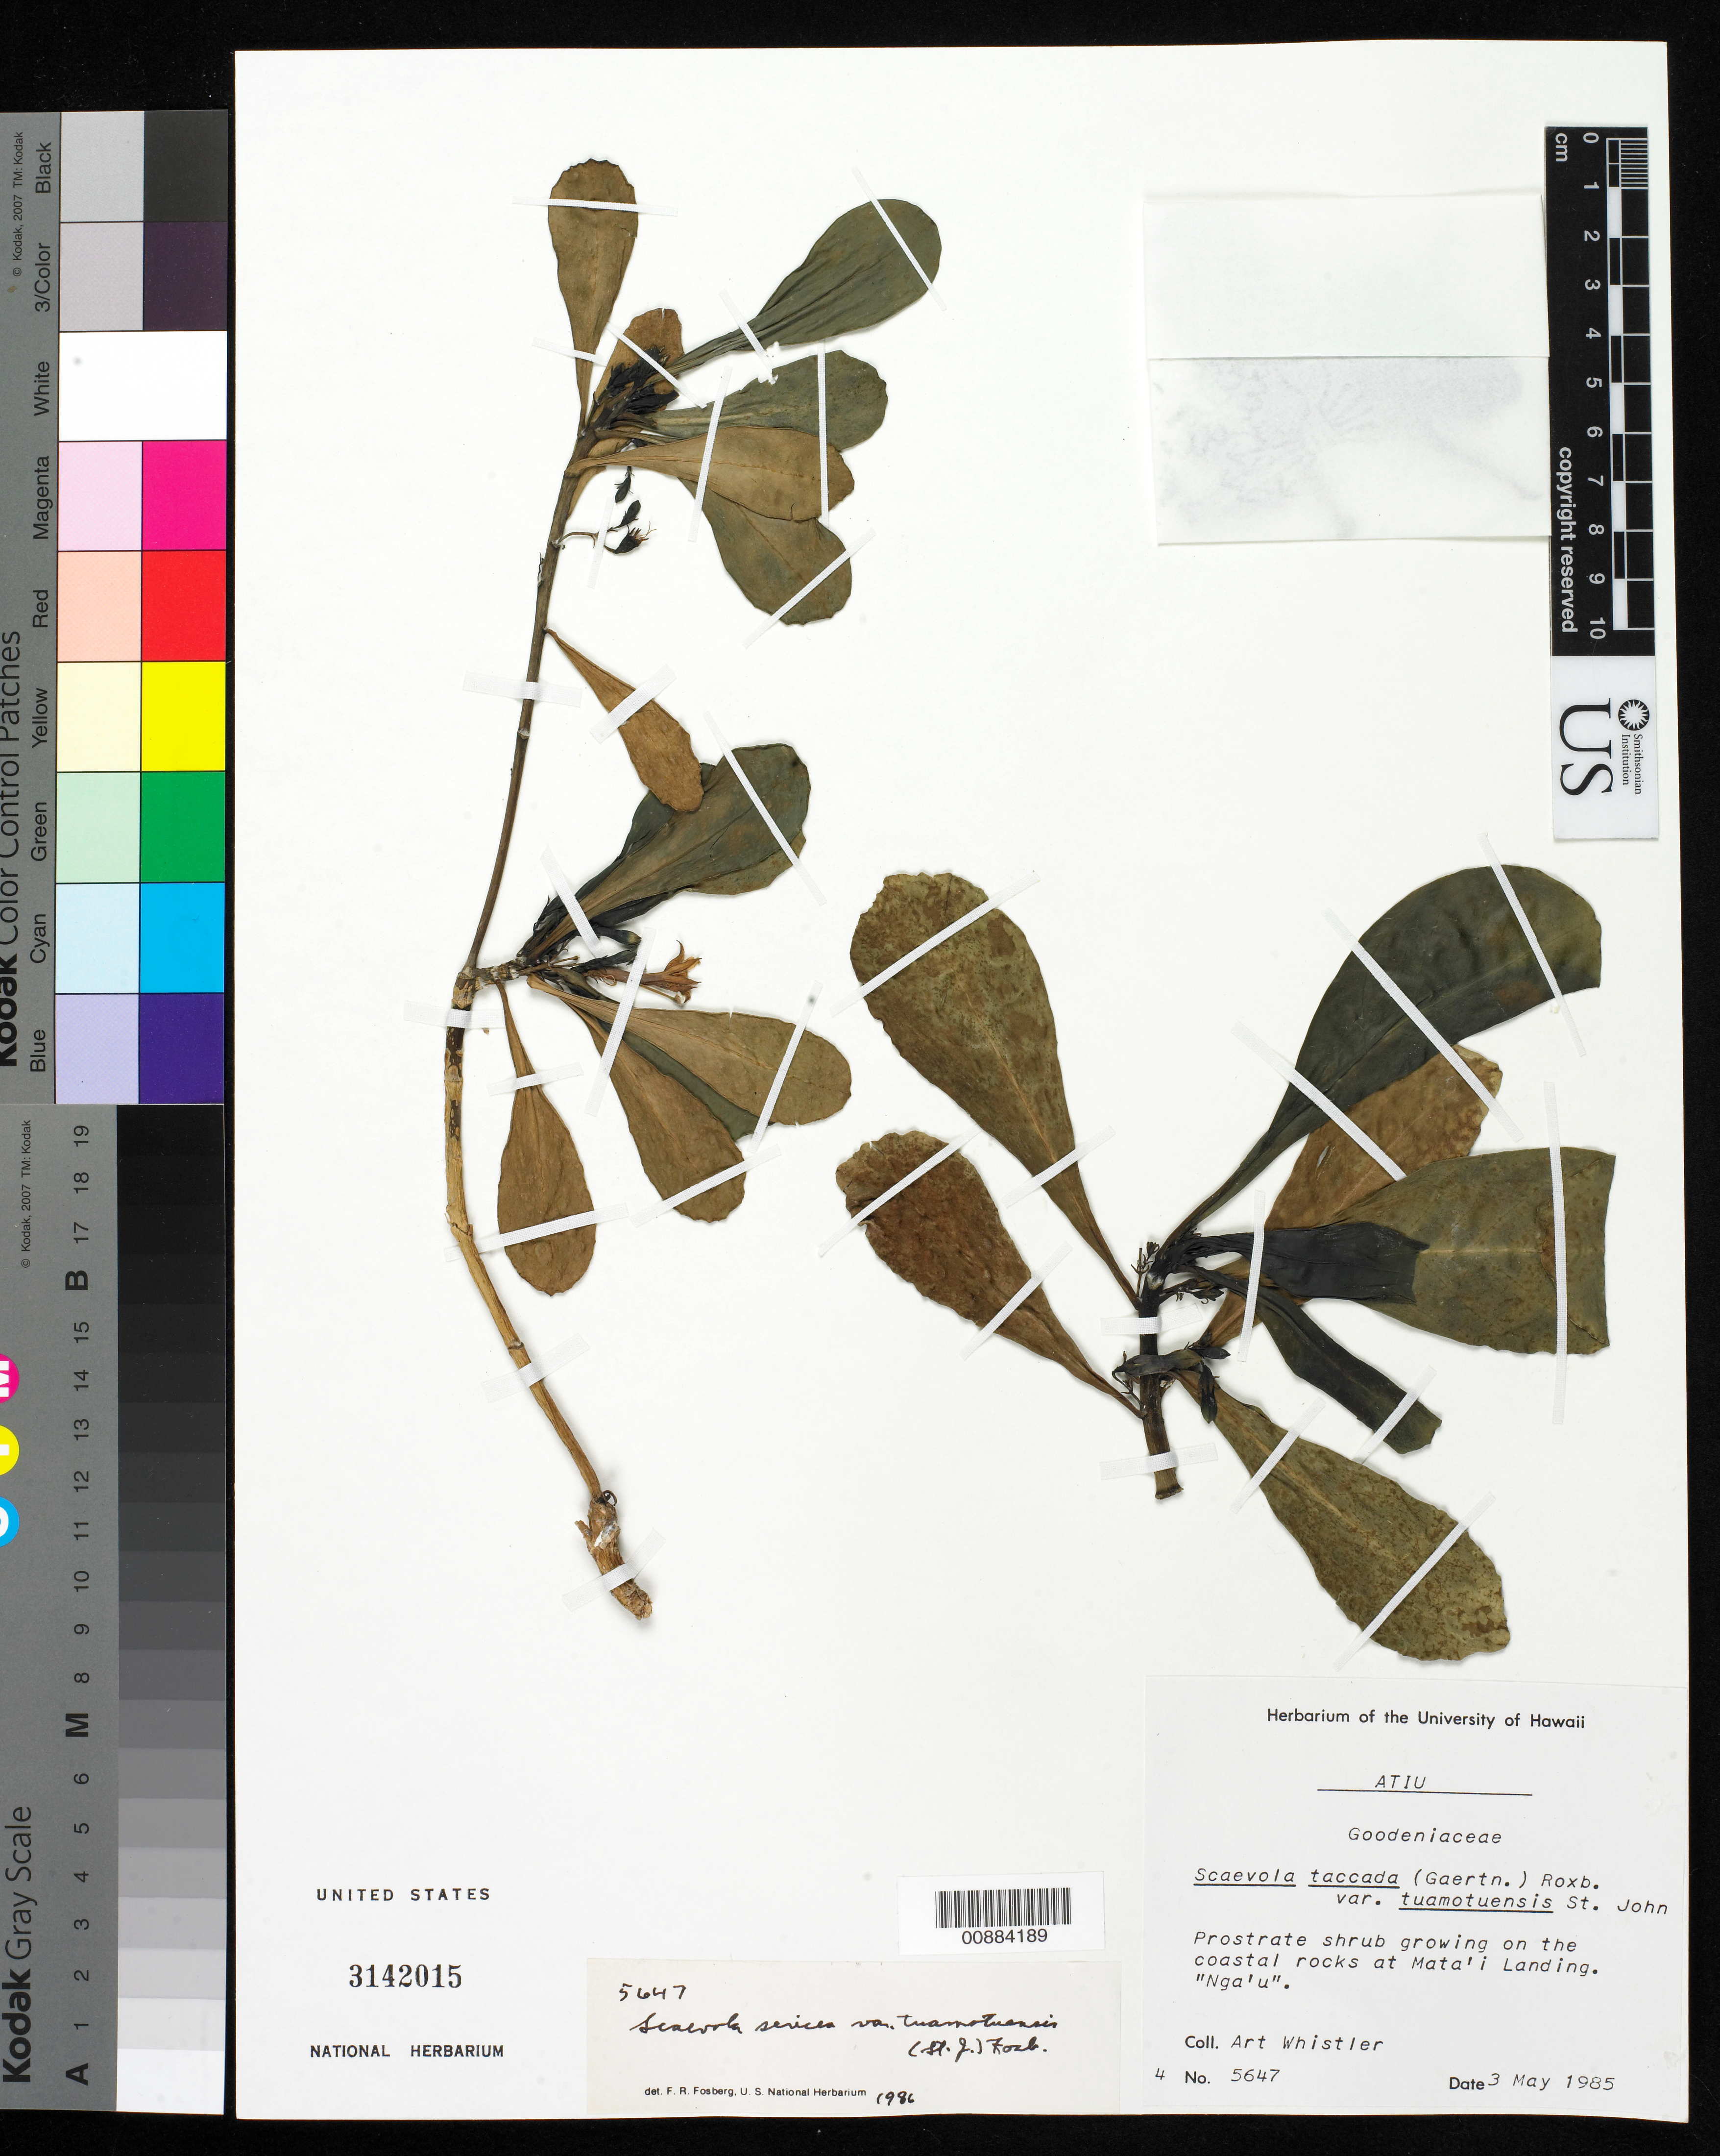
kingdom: Plantae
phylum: Tracheophyta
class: Magnoliopsida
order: Asterales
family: Goodeniaceae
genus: Scaevola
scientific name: Scaevola taccada var. tuamotensis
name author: H. St. John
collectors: A. Whistler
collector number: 5647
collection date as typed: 03 May 1985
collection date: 1985-05-03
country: Cook Islands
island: Atiu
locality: Mata'I Landing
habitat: crowing on coastal rocks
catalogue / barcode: US 3142015